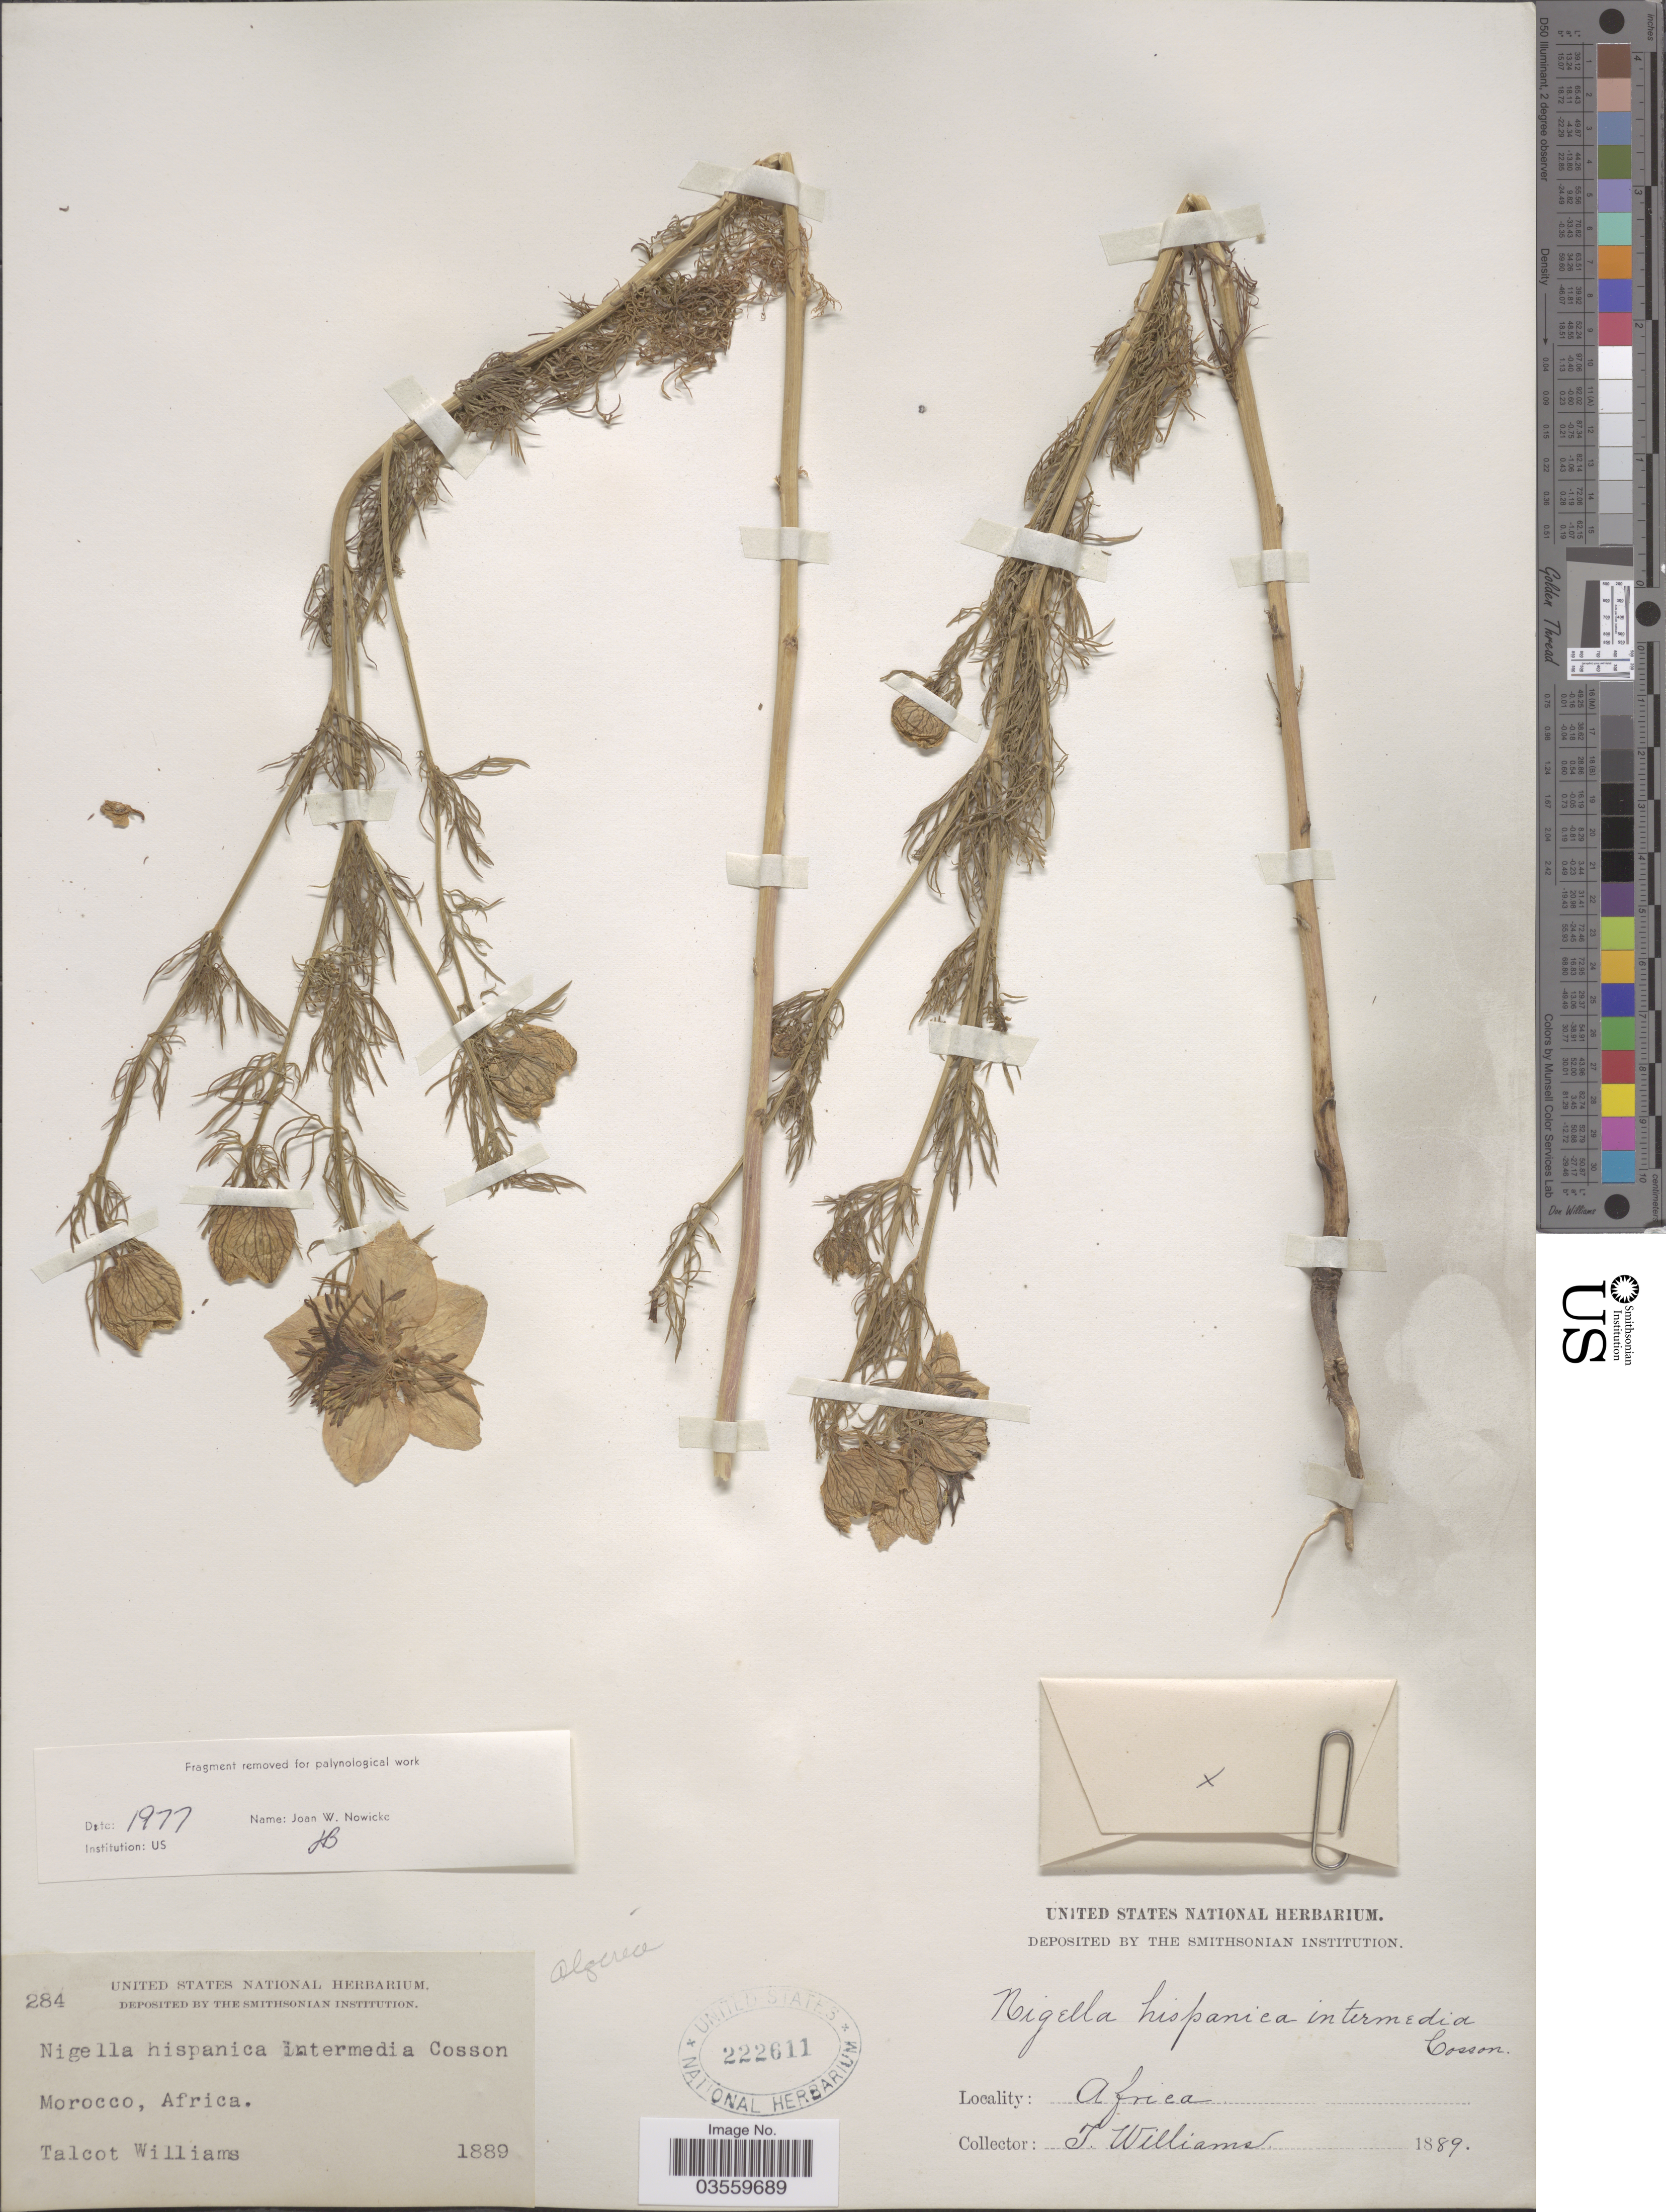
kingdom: Plantae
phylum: Tracheophyta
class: Magnoliopsida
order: Ranunculales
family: Ranunculaceae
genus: Nigella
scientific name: Nigella hispanica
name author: L.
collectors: T. Williams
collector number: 284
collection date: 1889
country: Morocco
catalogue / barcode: US 222611